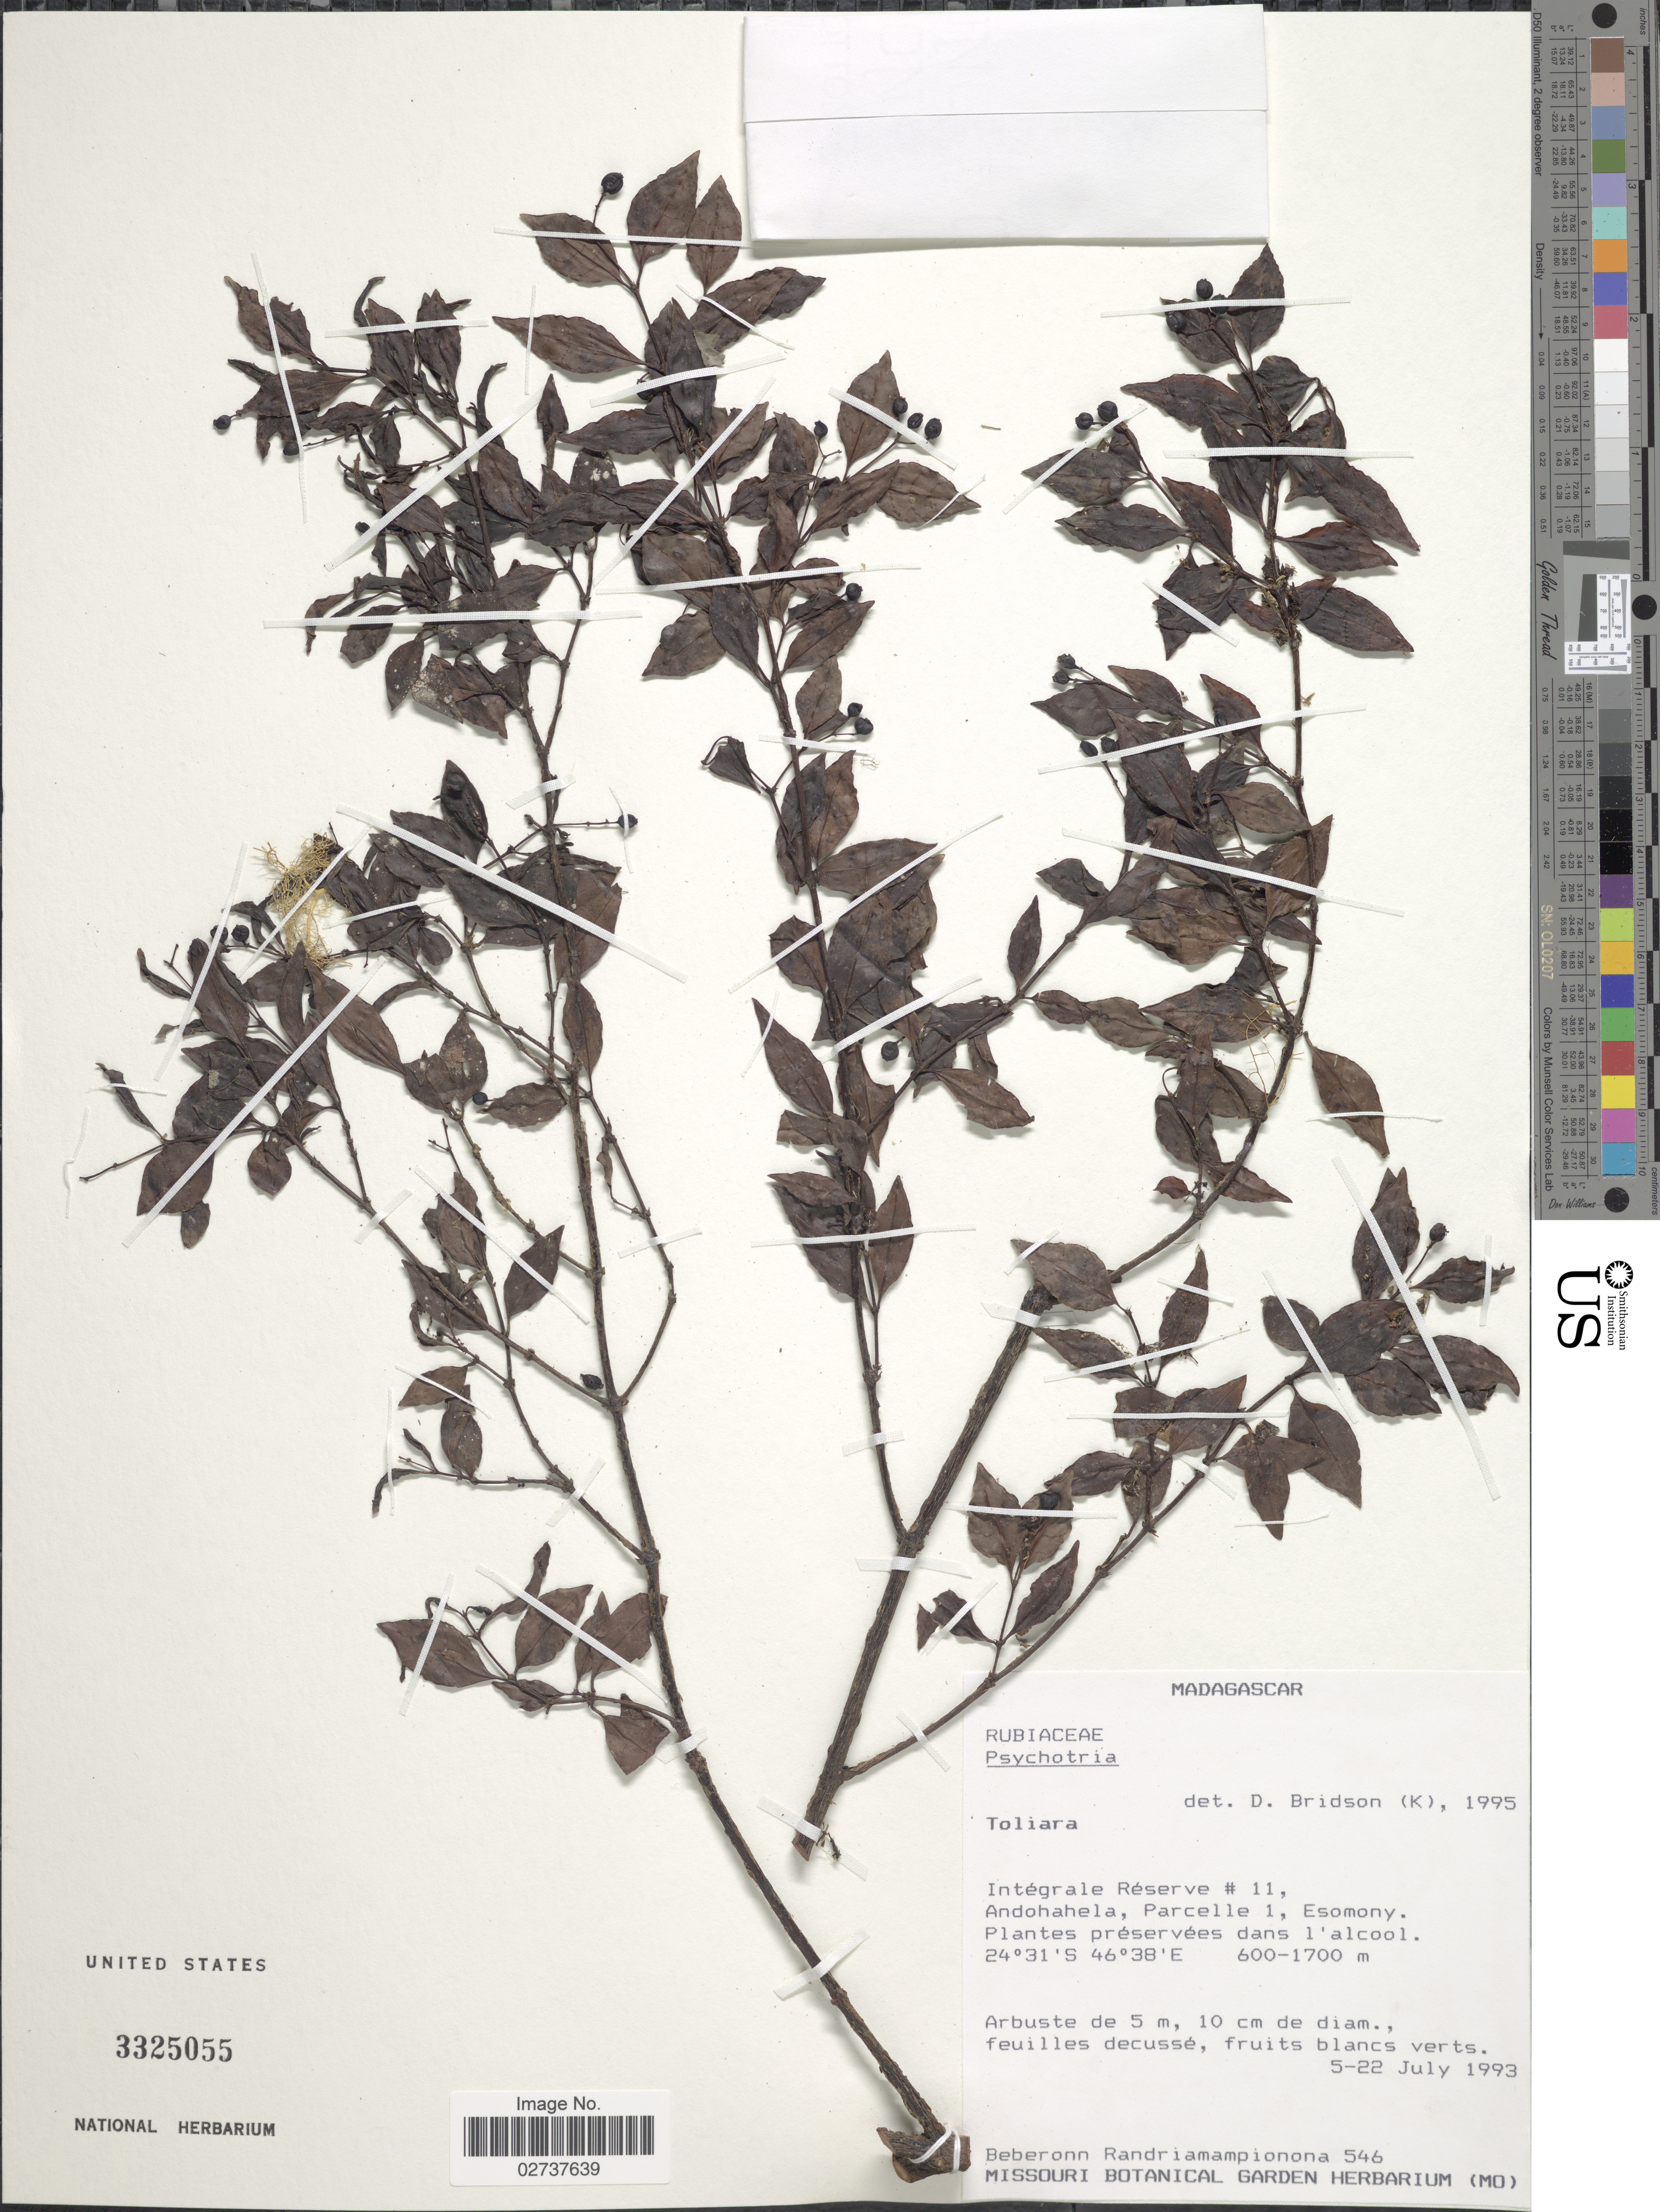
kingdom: Plantae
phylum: Tracheophyta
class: Magnoliopsida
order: Gentianales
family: Rubiaceae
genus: Psychotria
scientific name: Psychotria sp.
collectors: B. Randriamampionona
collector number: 546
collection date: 1993-07-05/1993-07-22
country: Madagascar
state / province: Anosy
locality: Integrale Reserve #11, Andohahela, Parcelle 1, Esomony.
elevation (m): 600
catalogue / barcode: US 3325055